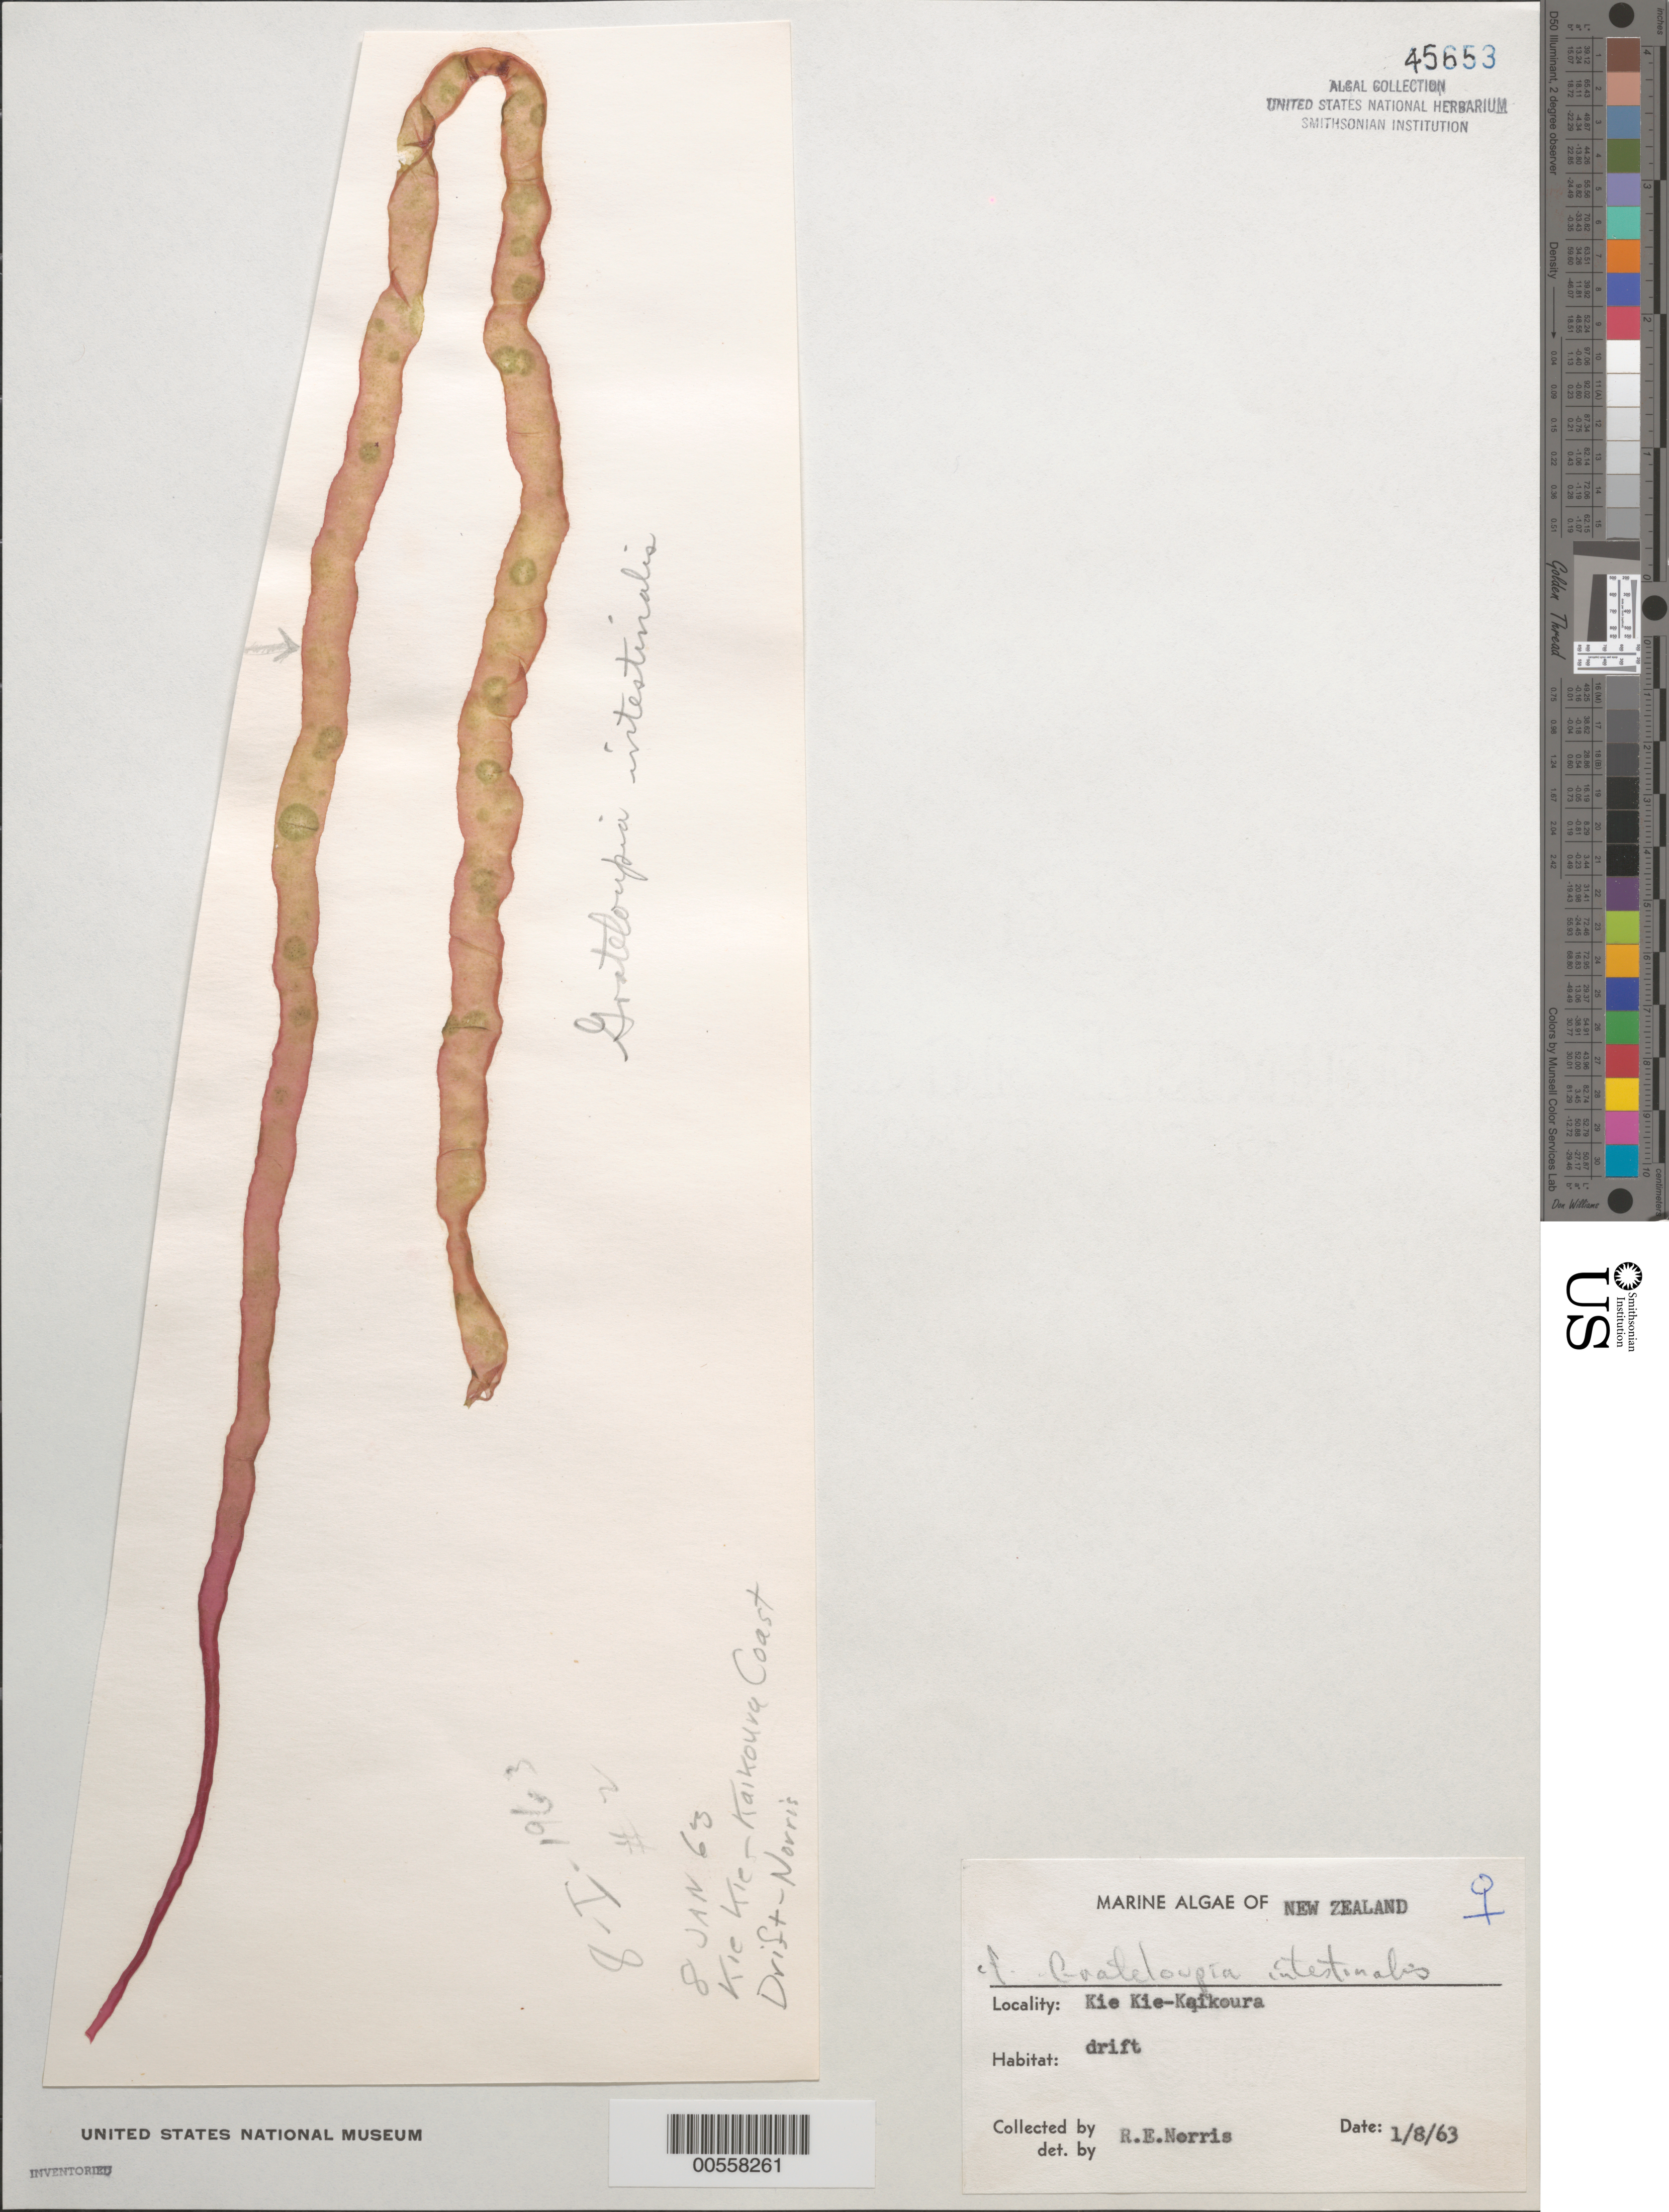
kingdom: Plantae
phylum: Rhodophyta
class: Florideophyceae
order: Halymeniales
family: Halymeniaceae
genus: Glaphyrosiphon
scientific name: Glaphyrosiphon intestinalis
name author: (Harv.) Leister & W.A. Nelson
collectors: R. E. Norris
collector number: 2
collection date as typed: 08 Jan 1963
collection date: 1963-01-08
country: New Zealand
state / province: Canterbury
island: South Island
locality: Kie Kie-Kaikoura Coast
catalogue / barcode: US 45653